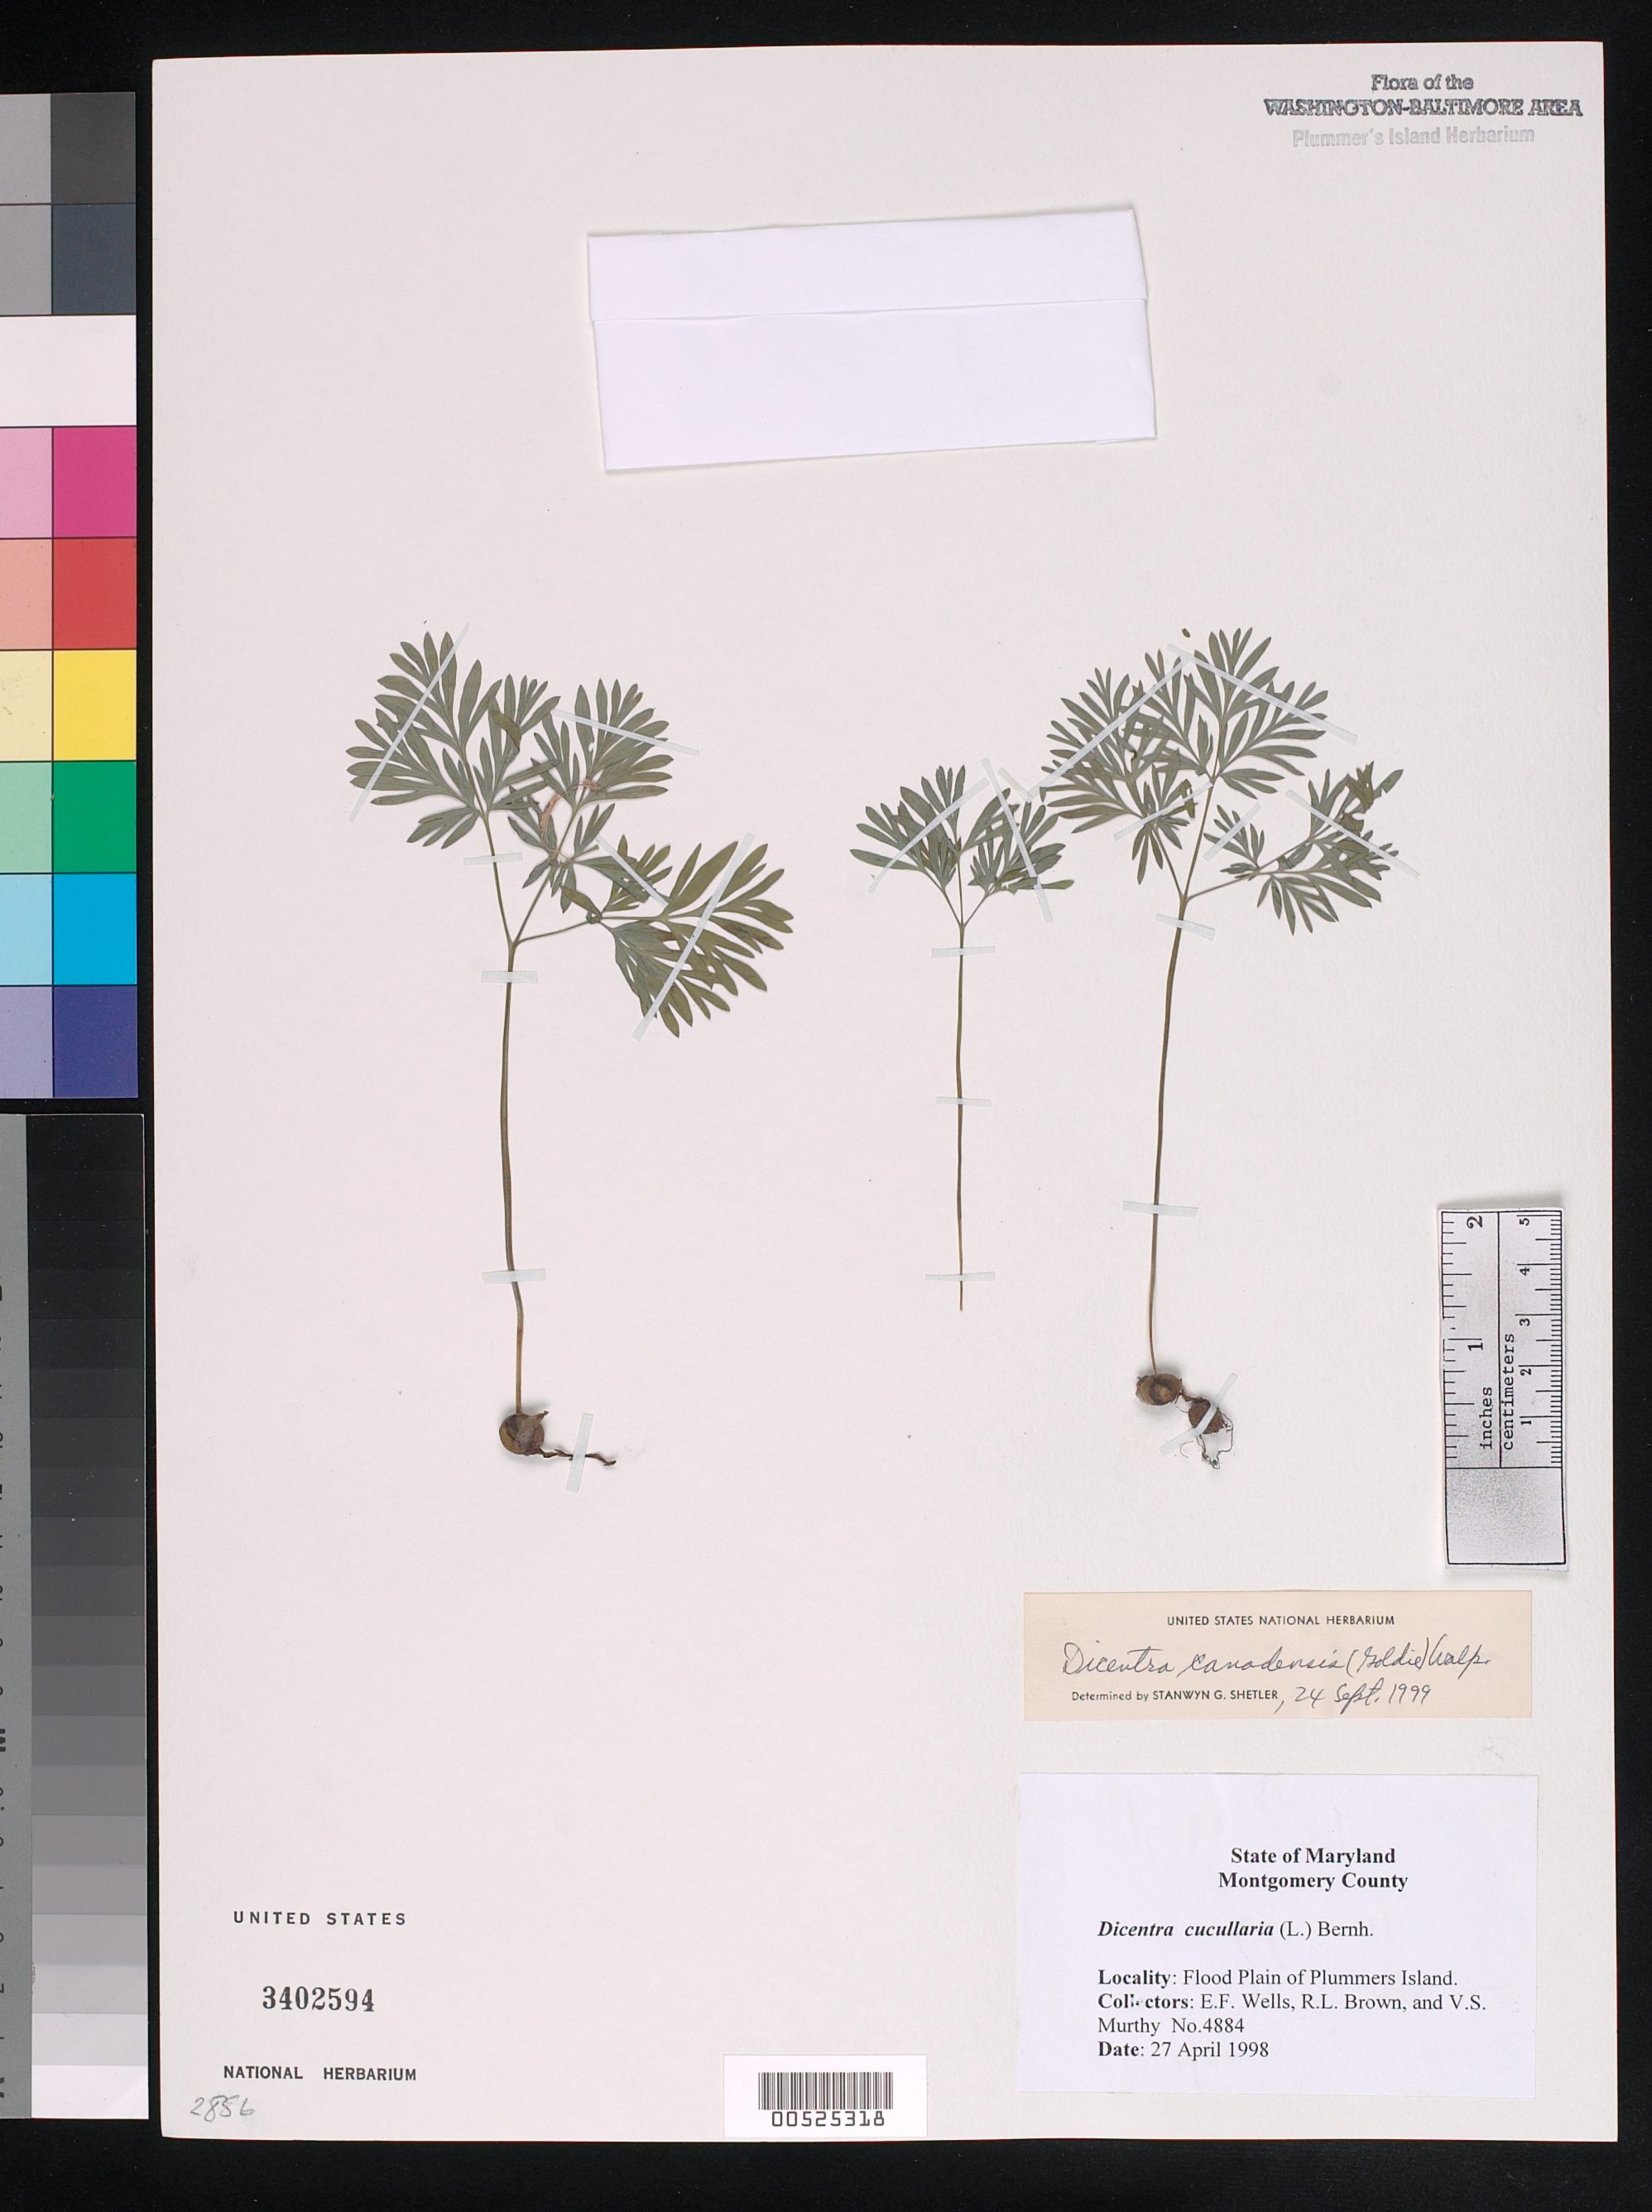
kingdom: Plantae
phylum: Tracheophyta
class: Magnoliopsida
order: Ranunculales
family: Papaveraceae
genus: Dicentra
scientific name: Dicentra canadensis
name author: (Goldie) Walp.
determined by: Shetler, Stanwyn G., (US), NMNH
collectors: E. F. Wells, R. L. Brown & V. S. Murthy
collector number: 4884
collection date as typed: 27 Apr 1998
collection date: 1998-04-27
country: United States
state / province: Maryland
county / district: Montgomery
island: Plummers Island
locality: Flood plain of Plummers Island Plummers Island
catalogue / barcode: US 3402594